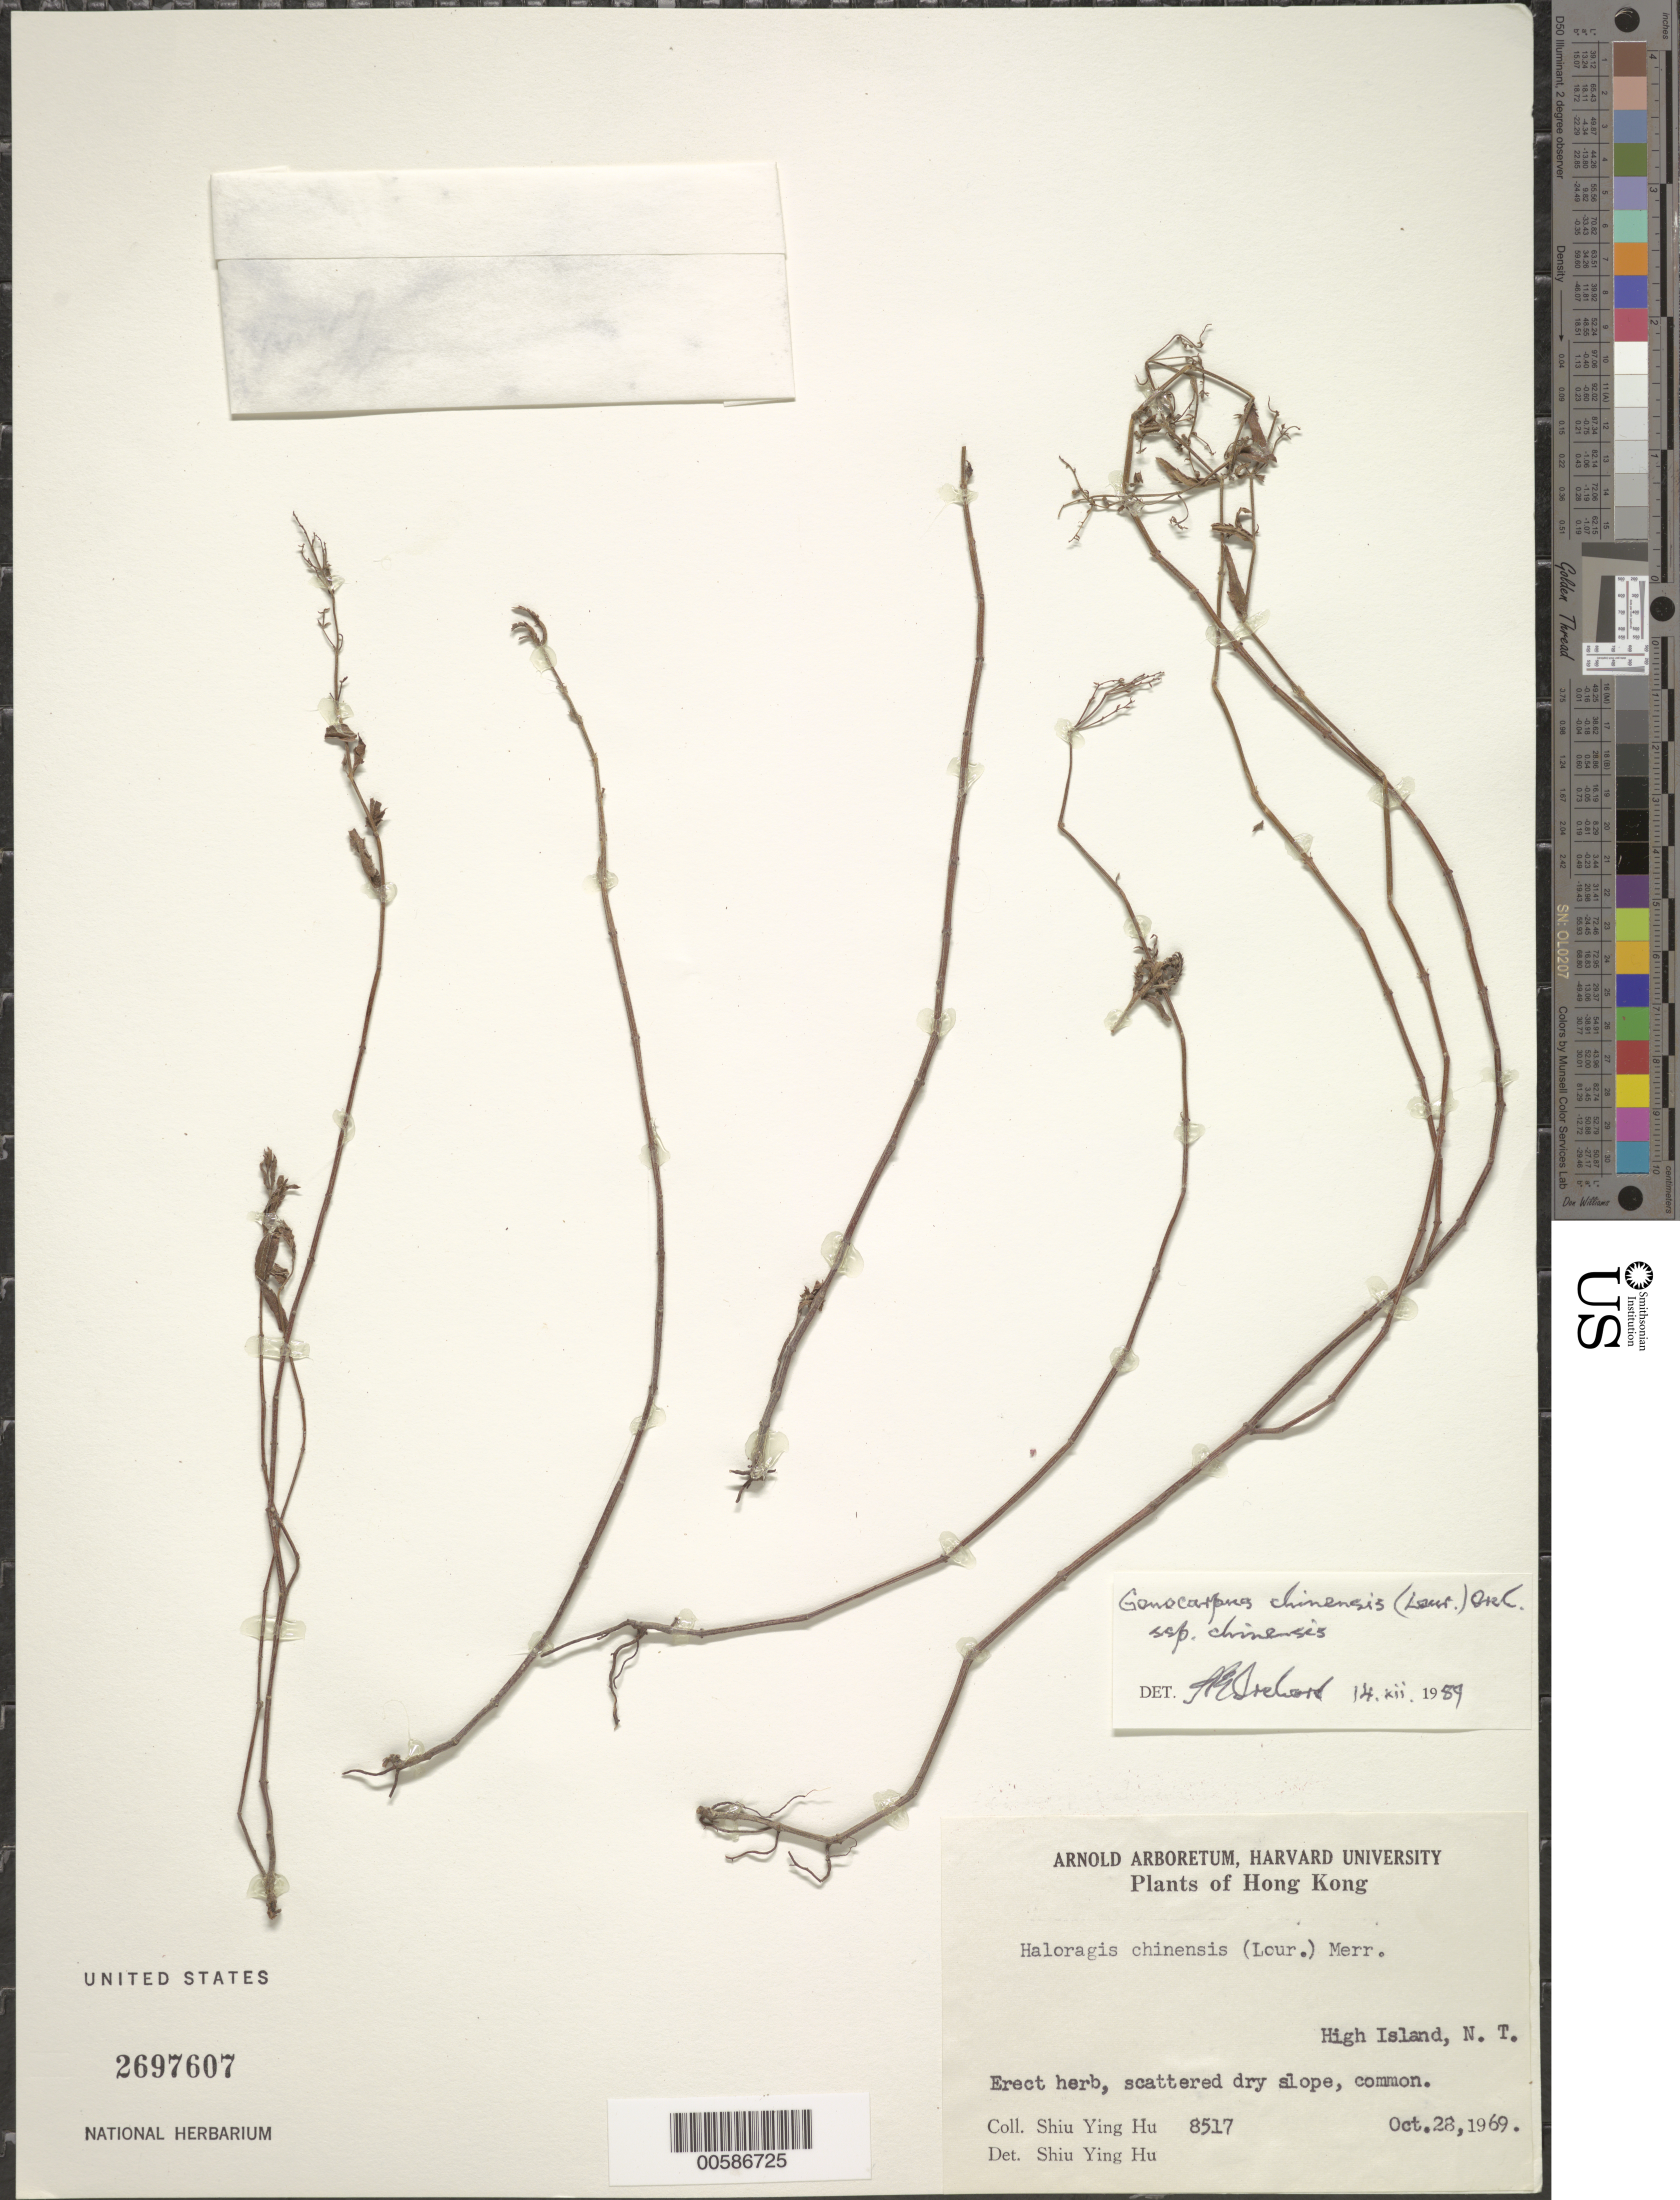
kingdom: Plantae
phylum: Tracheophyta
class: Magnoliopsida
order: Saxifragales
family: Haloragaceae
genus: Gonocarpus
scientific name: Gonocarpus chinensis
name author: (Lour.) Orchard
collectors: S. Y. Hu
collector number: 8517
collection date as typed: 28 Oct 1969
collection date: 1969-10-28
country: China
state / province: Hong Kong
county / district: New Territories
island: High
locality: High Island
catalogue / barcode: US 2697607